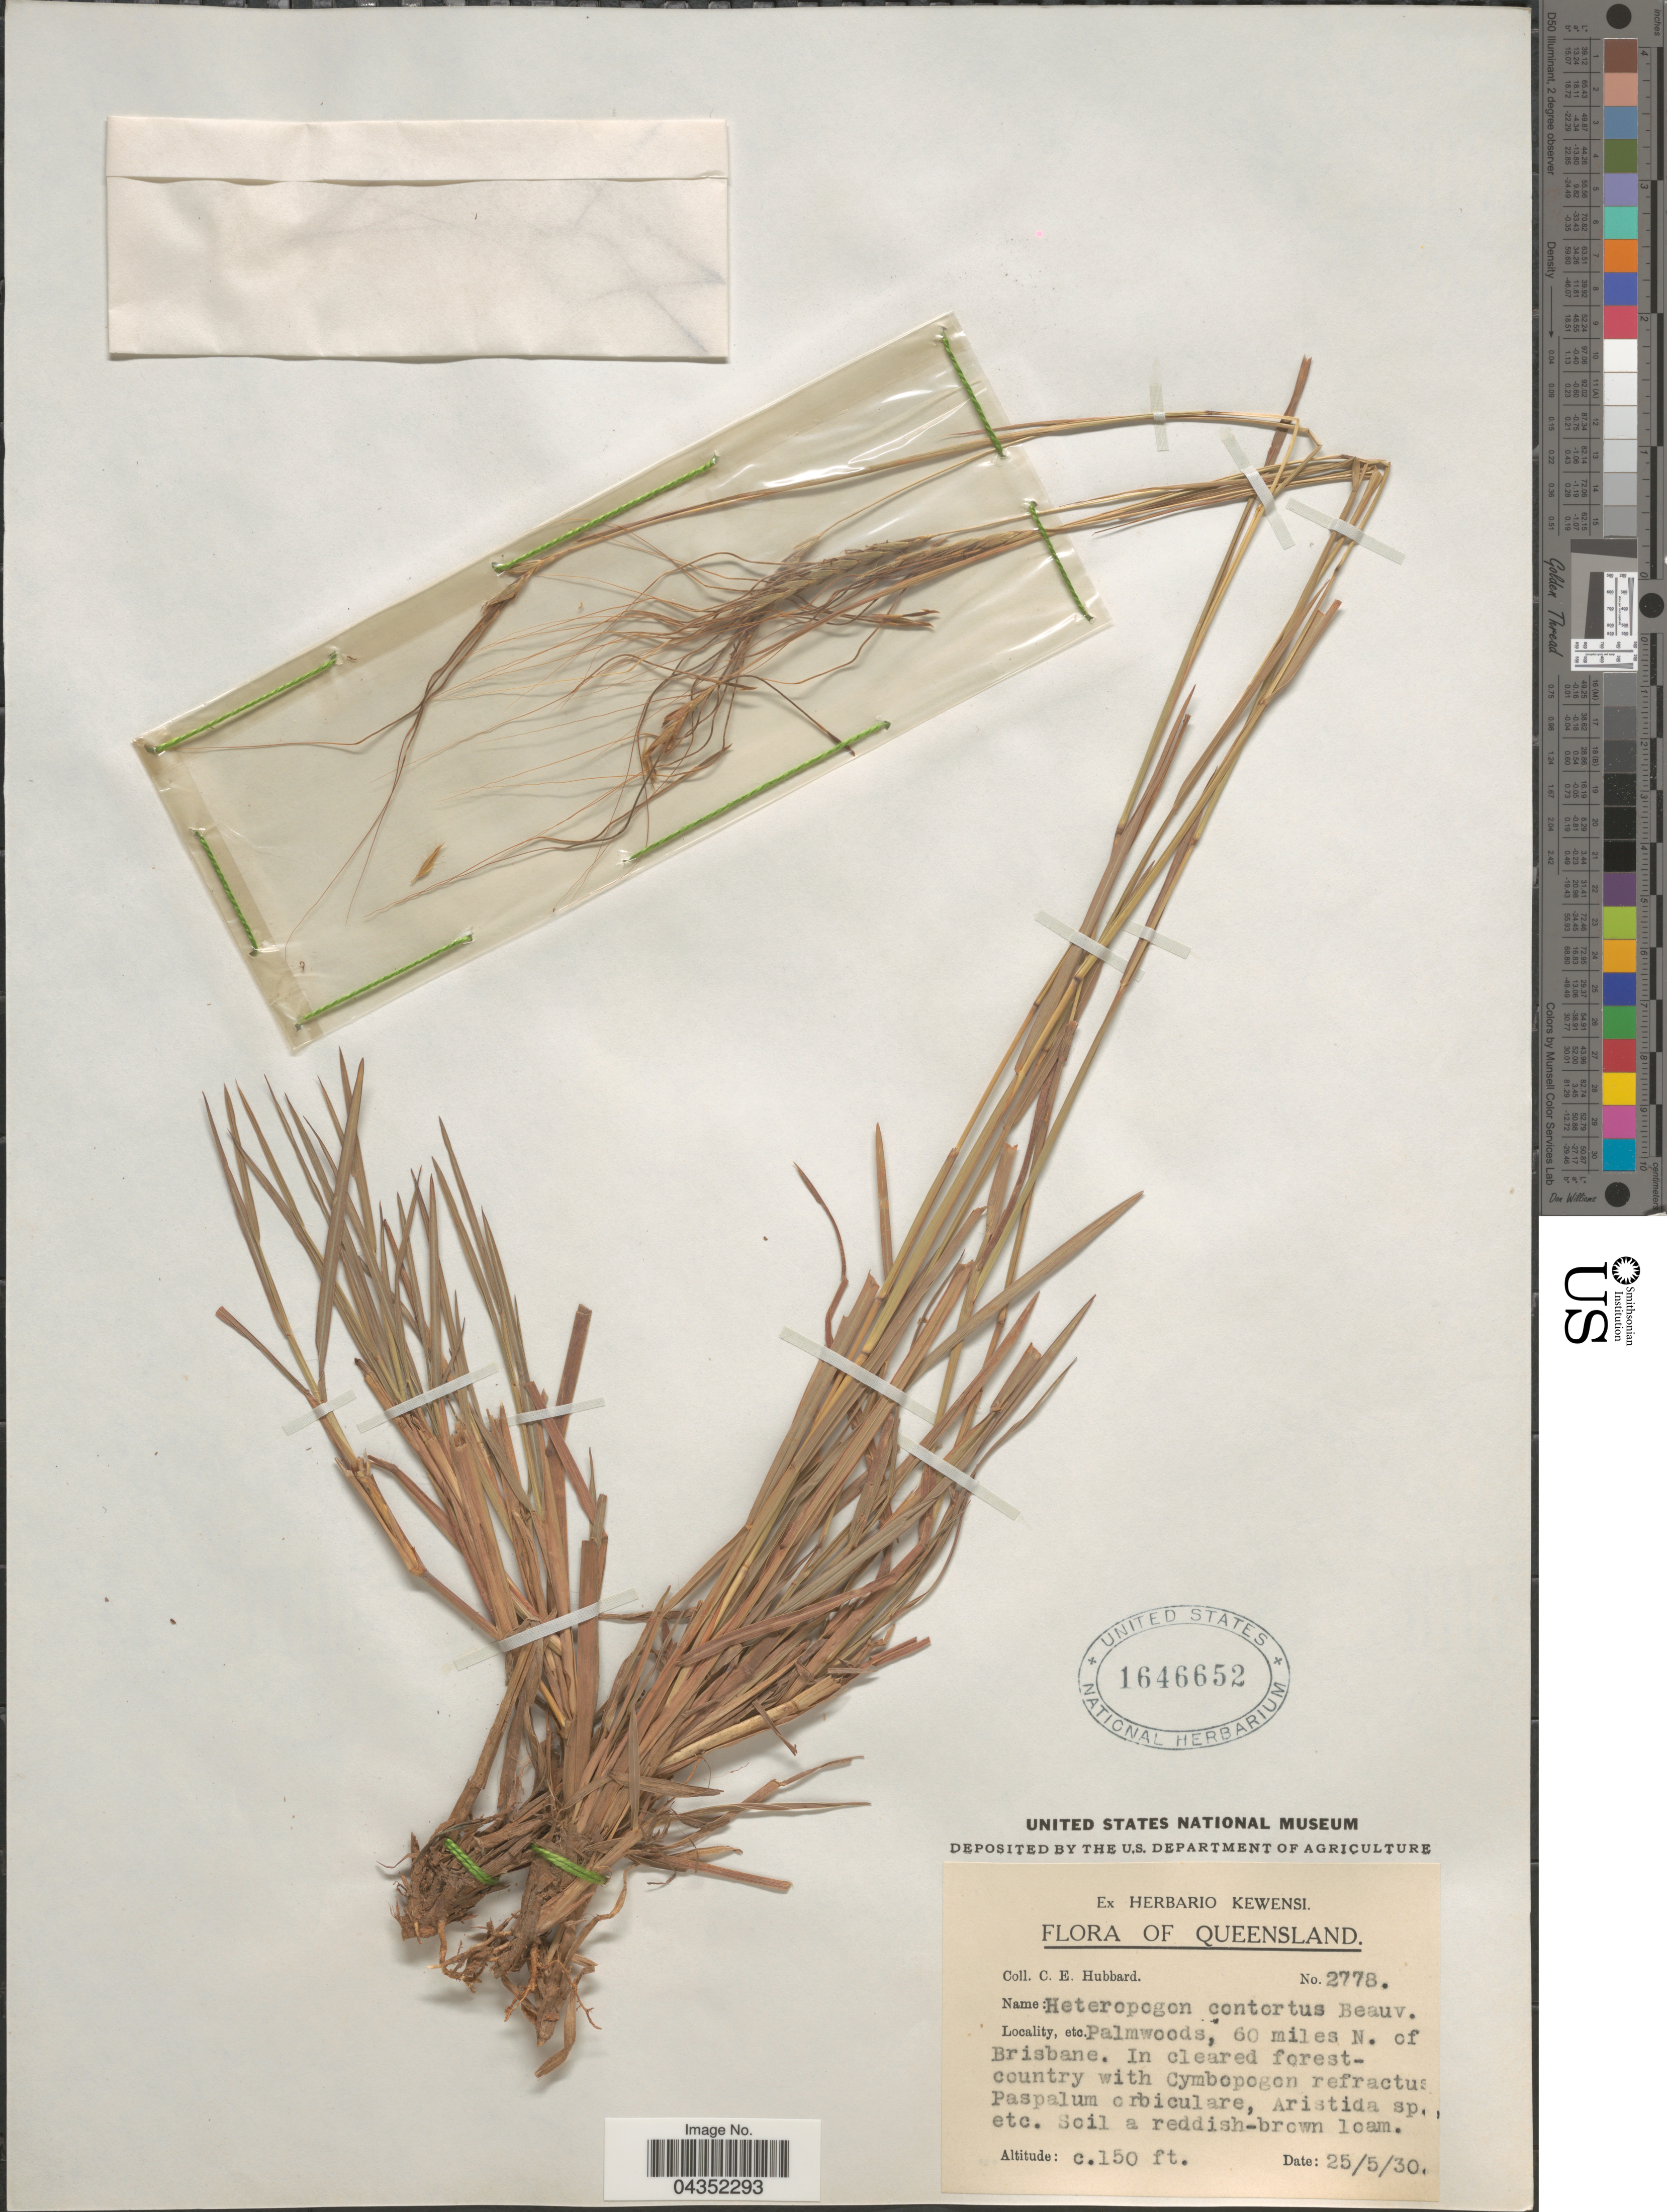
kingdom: Plantae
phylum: Tracheophyta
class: Liliopsida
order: Poales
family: Poaceae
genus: Heteropogon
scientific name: Heteropogon contortus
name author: (L.) P. Beauv. ex Roem. & Schult.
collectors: C. E. Hubbard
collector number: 2778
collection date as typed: Transcribed d/m/y: 25/5/30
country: Australia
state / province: Queensland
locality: Palmwoods, 60 miles N. of Brisbane.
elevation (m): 46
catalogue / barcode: US 1646652